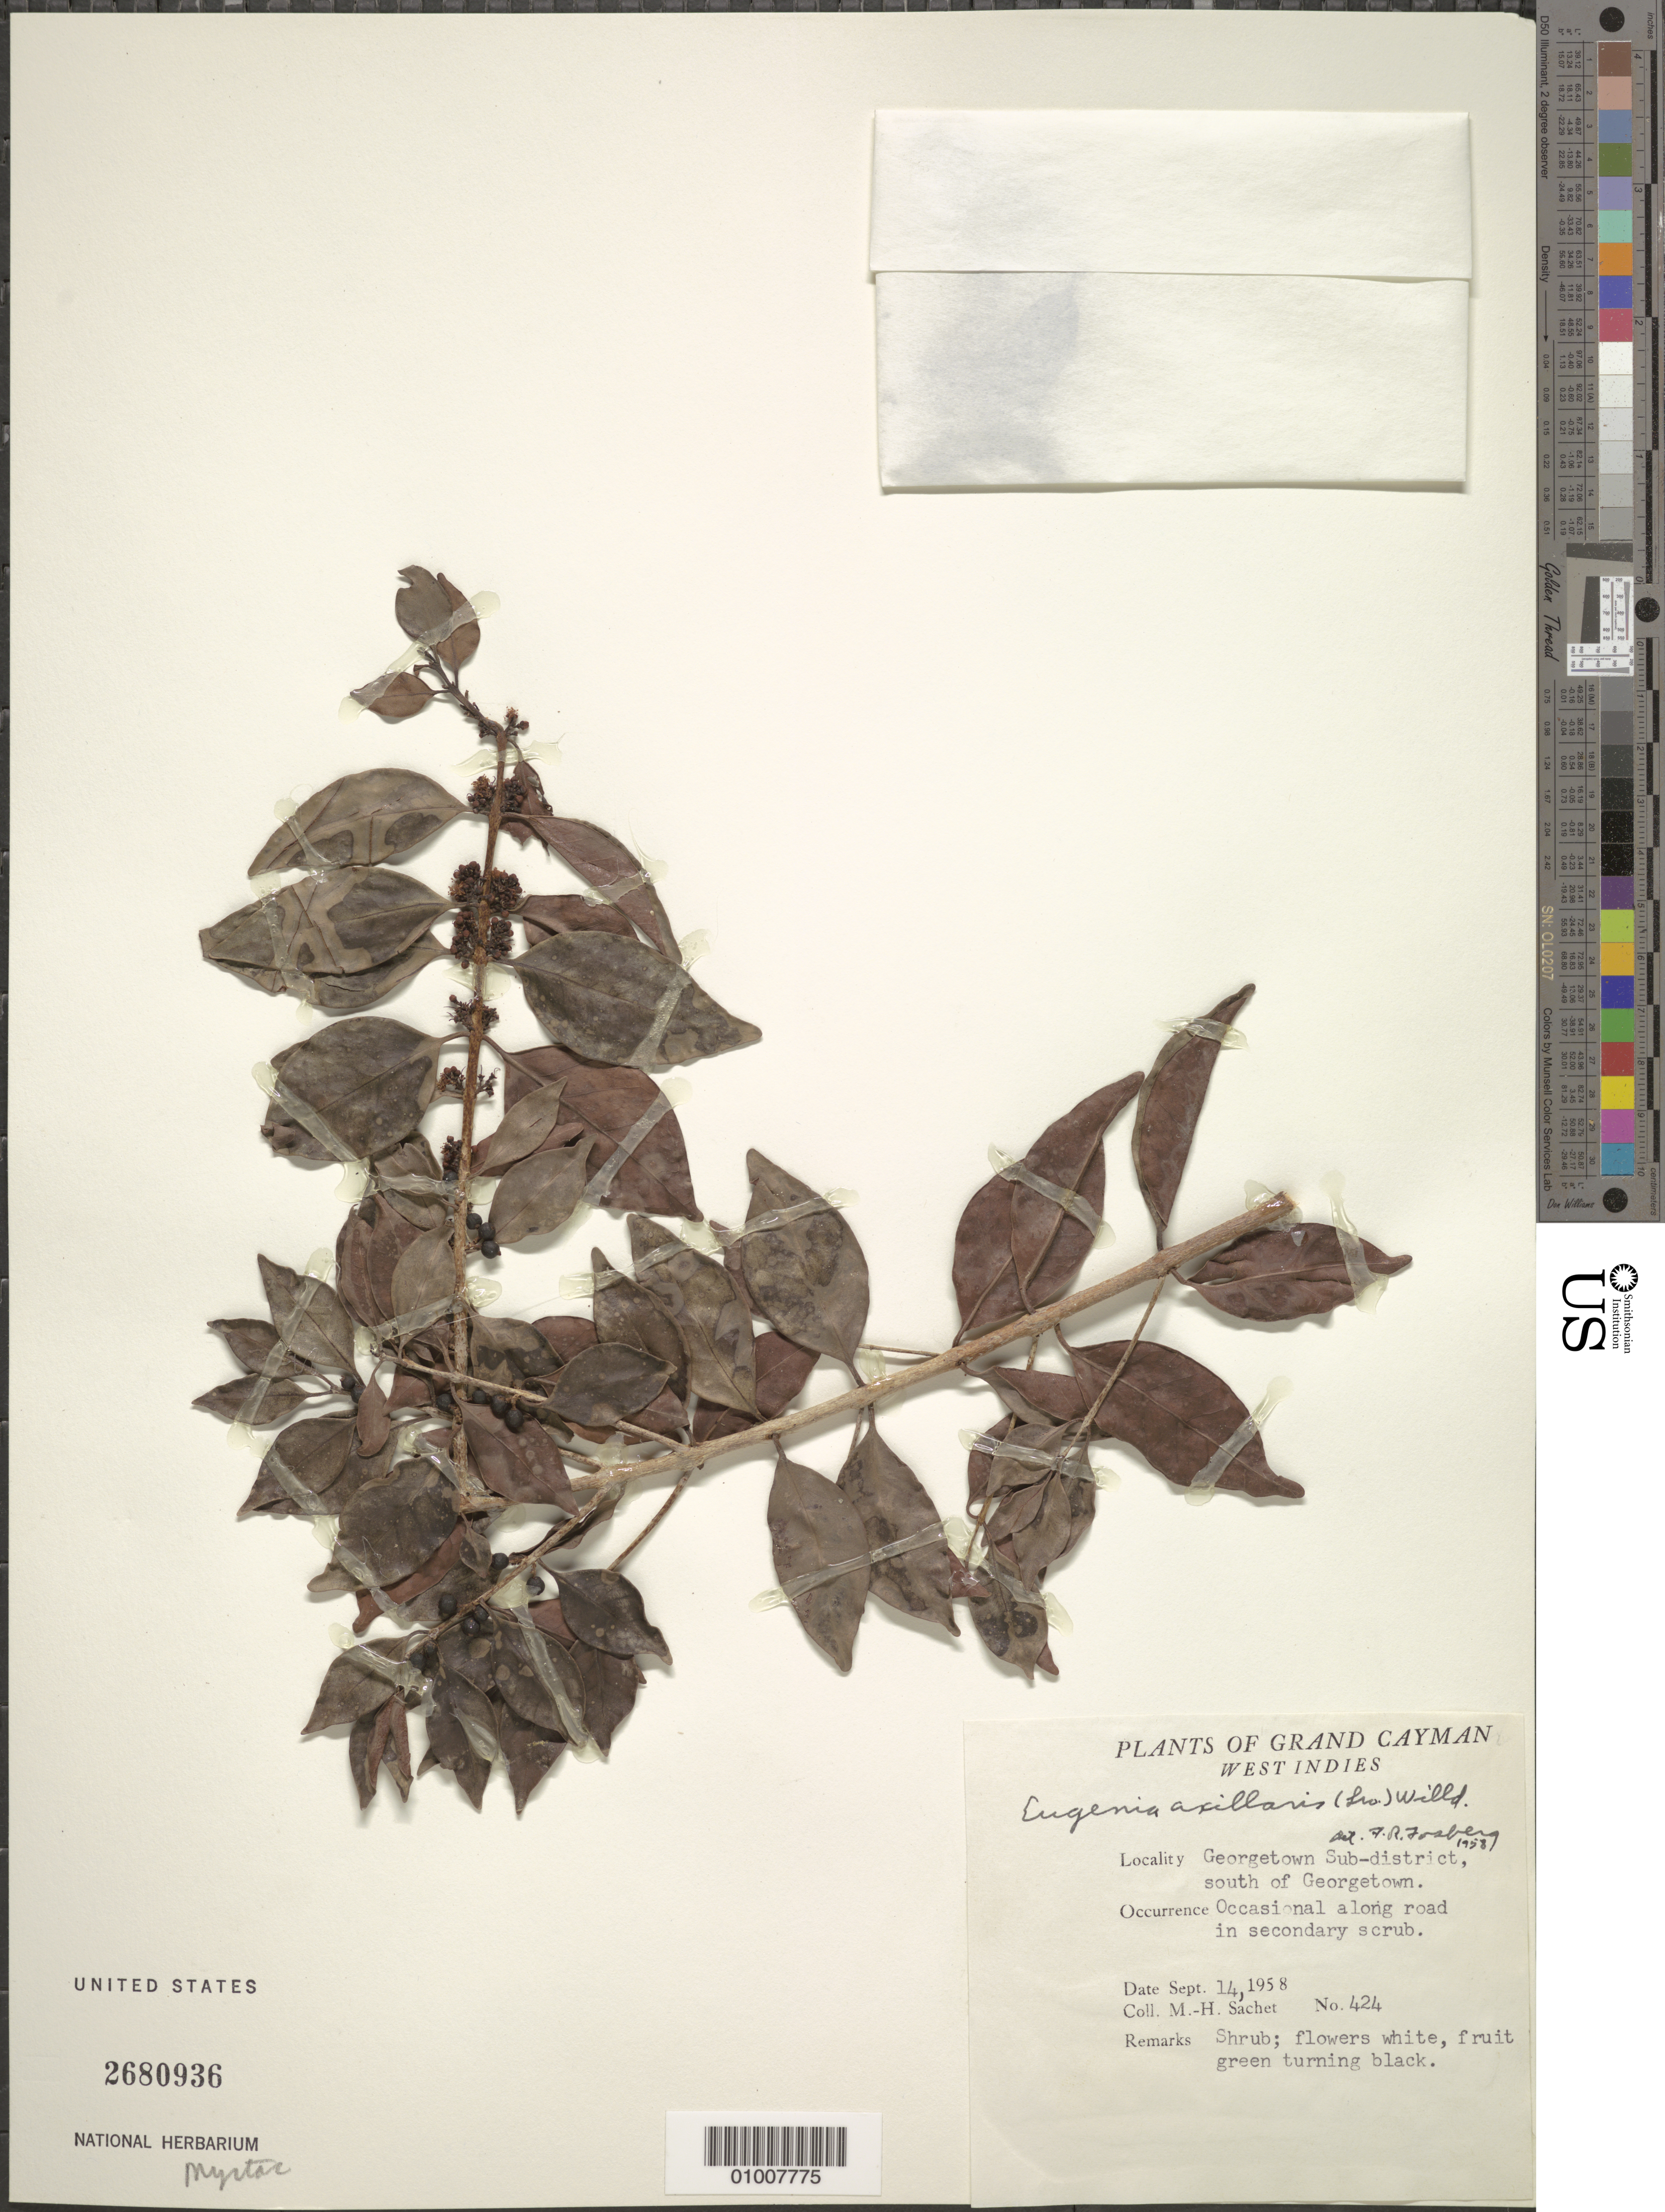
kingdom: Plantae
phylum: Tracheophyta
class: Magnoliopsida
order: Myrtales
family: Myrtaceae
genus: Eugenia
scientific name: Eugenia axillaris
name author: (Sw.) Willd.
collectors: M.-H. Sachet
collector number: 424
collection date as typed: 14 Sep 1958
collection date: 1958-09-14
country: Cayman Islands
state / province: Georgetown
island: Grand Cayman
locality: Georgetown Sub-district, south of Georgetown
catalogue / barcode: US 2680936